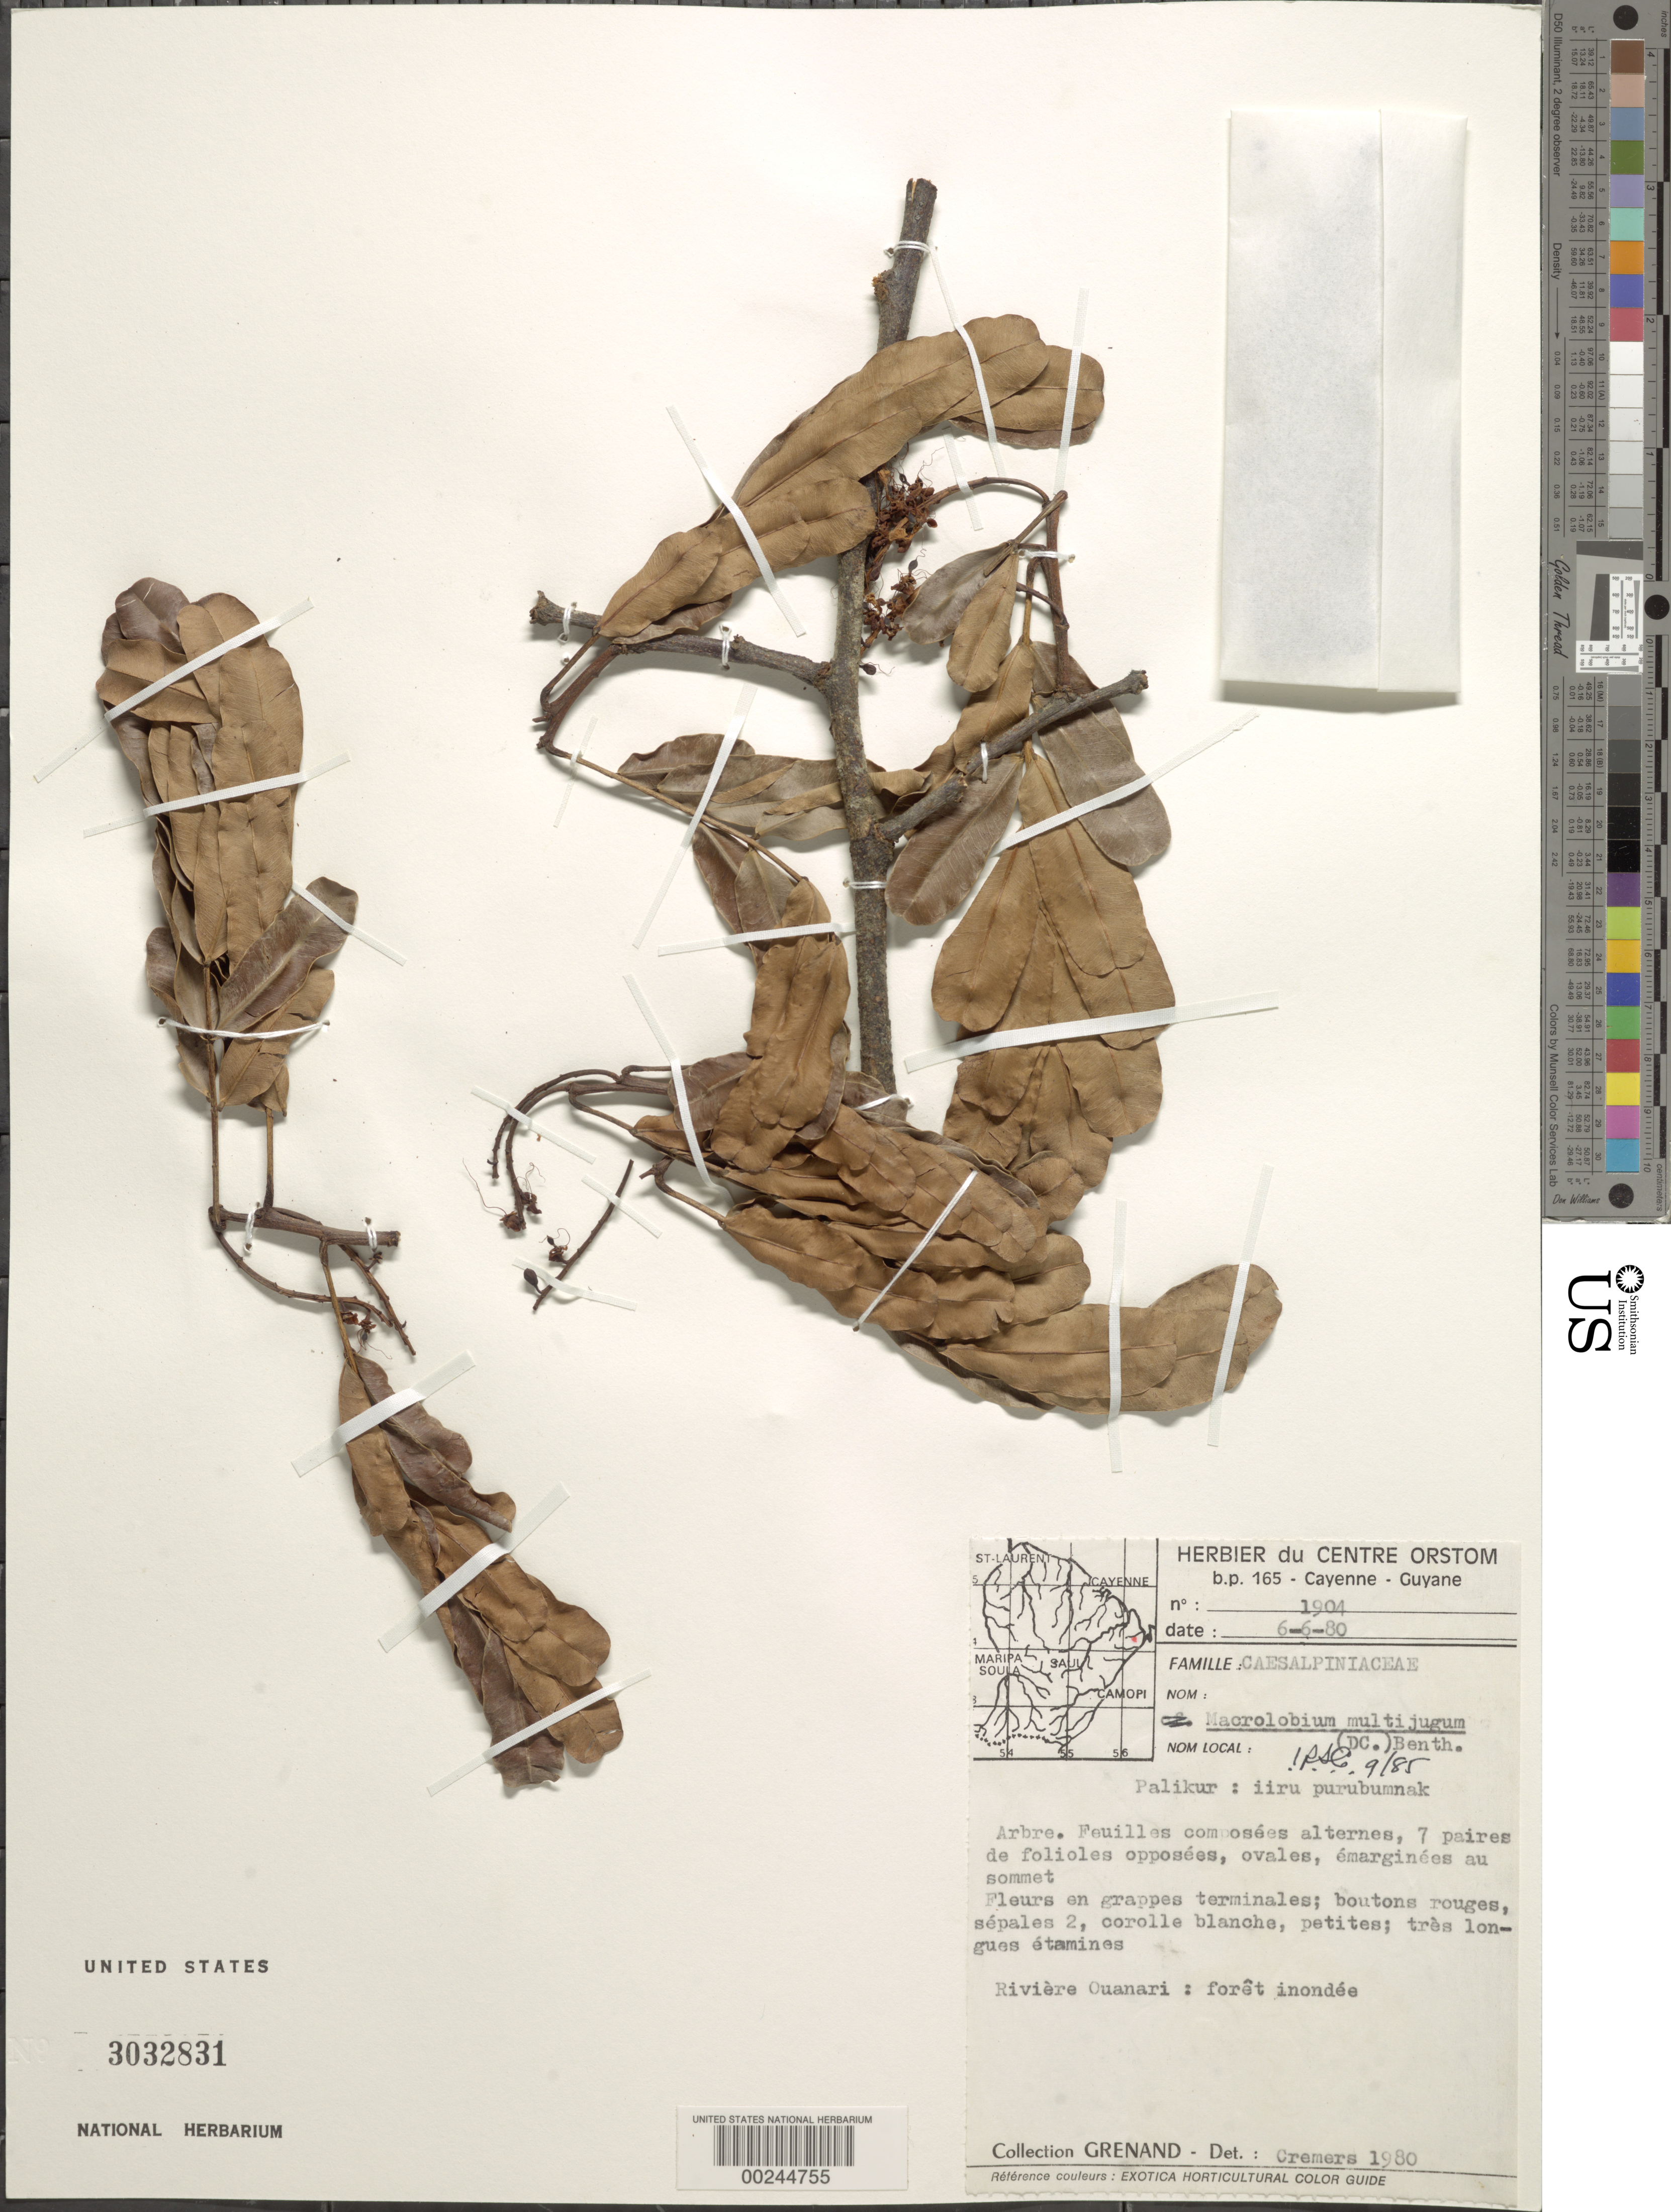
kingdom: Plantae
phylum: Tracheophyta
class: Magnoliopsida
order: Fabales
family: Fabaceae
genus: Macrolobium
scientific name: Macrolobium multijugum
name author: (DC.) Benth.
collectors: P. Grenand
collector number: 1904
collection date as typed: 06 Jun 1980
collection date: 1980-06-06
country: French Guiana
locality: River ouanari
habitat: Inundated forest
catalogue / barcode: US 3032831